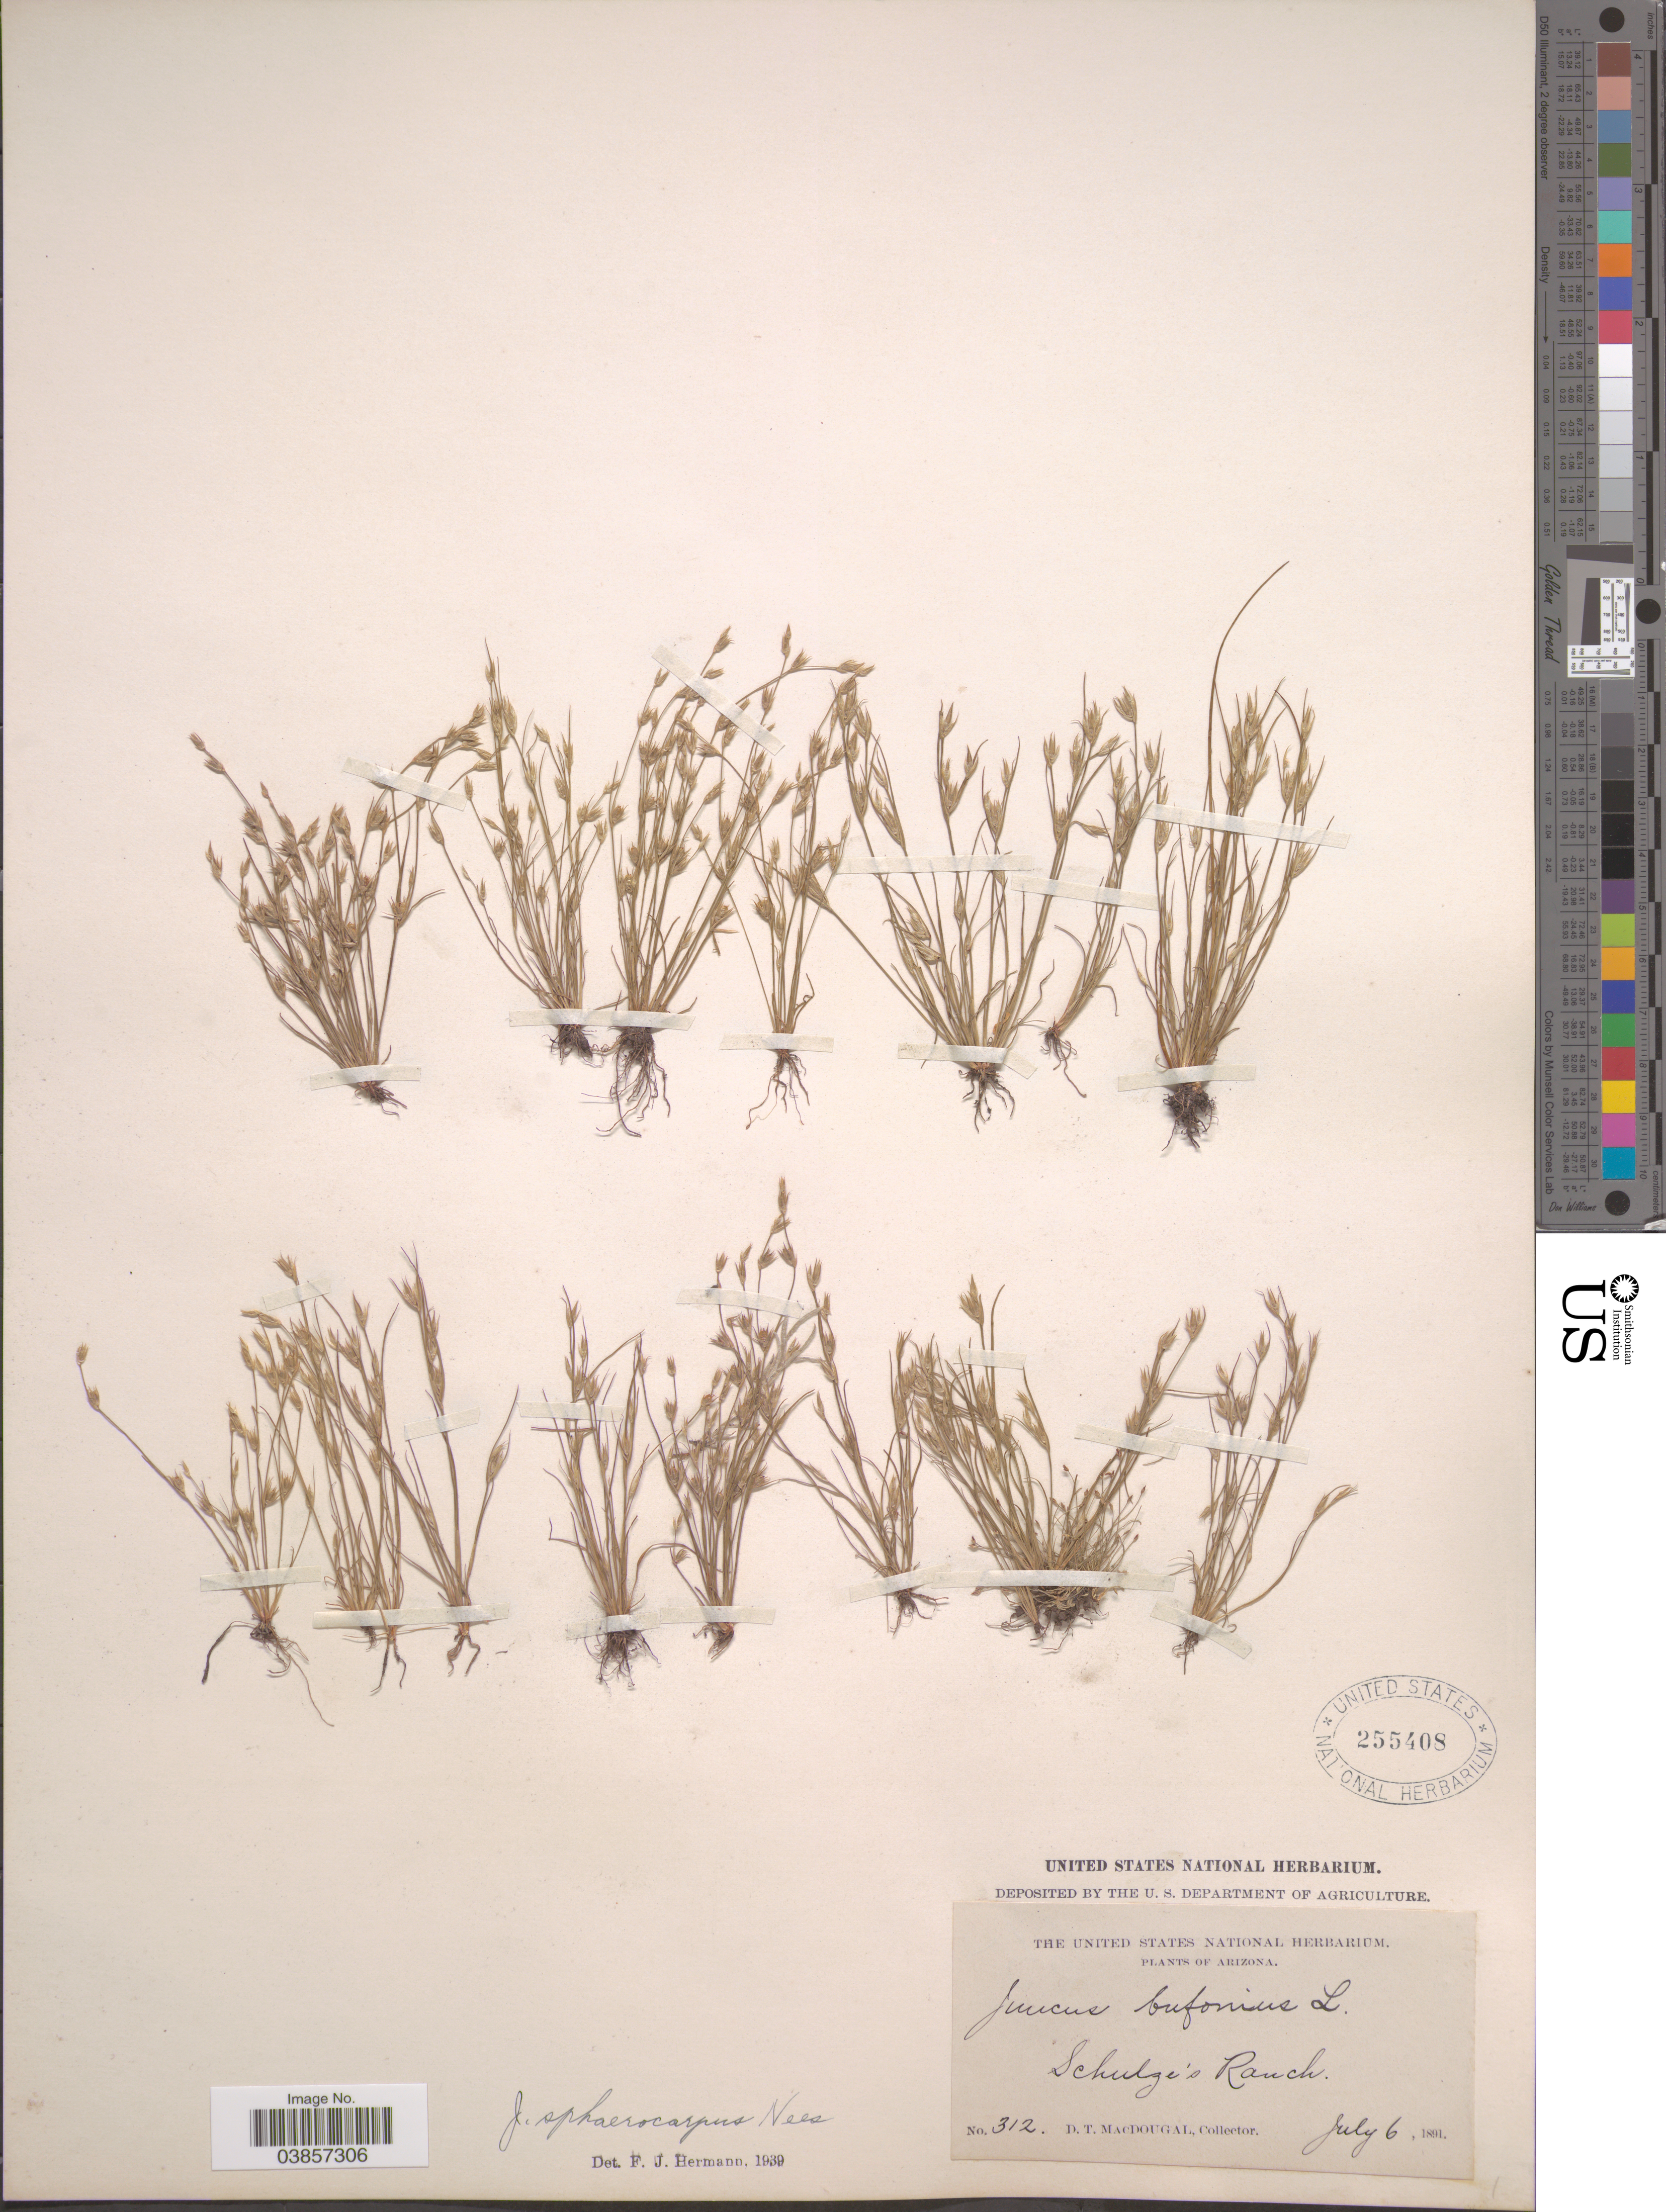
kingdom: Plantae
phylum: Tracheophyta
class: Liliopsida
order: Poales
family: Juncaceae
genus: Juncus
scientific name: Juncus sphaerocarpus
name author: Nees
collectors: D. T. MacDougal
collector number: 312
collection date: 1891-07-06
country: United States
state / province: Arizona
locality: Schulze's Ranch.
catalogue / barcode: US 255408